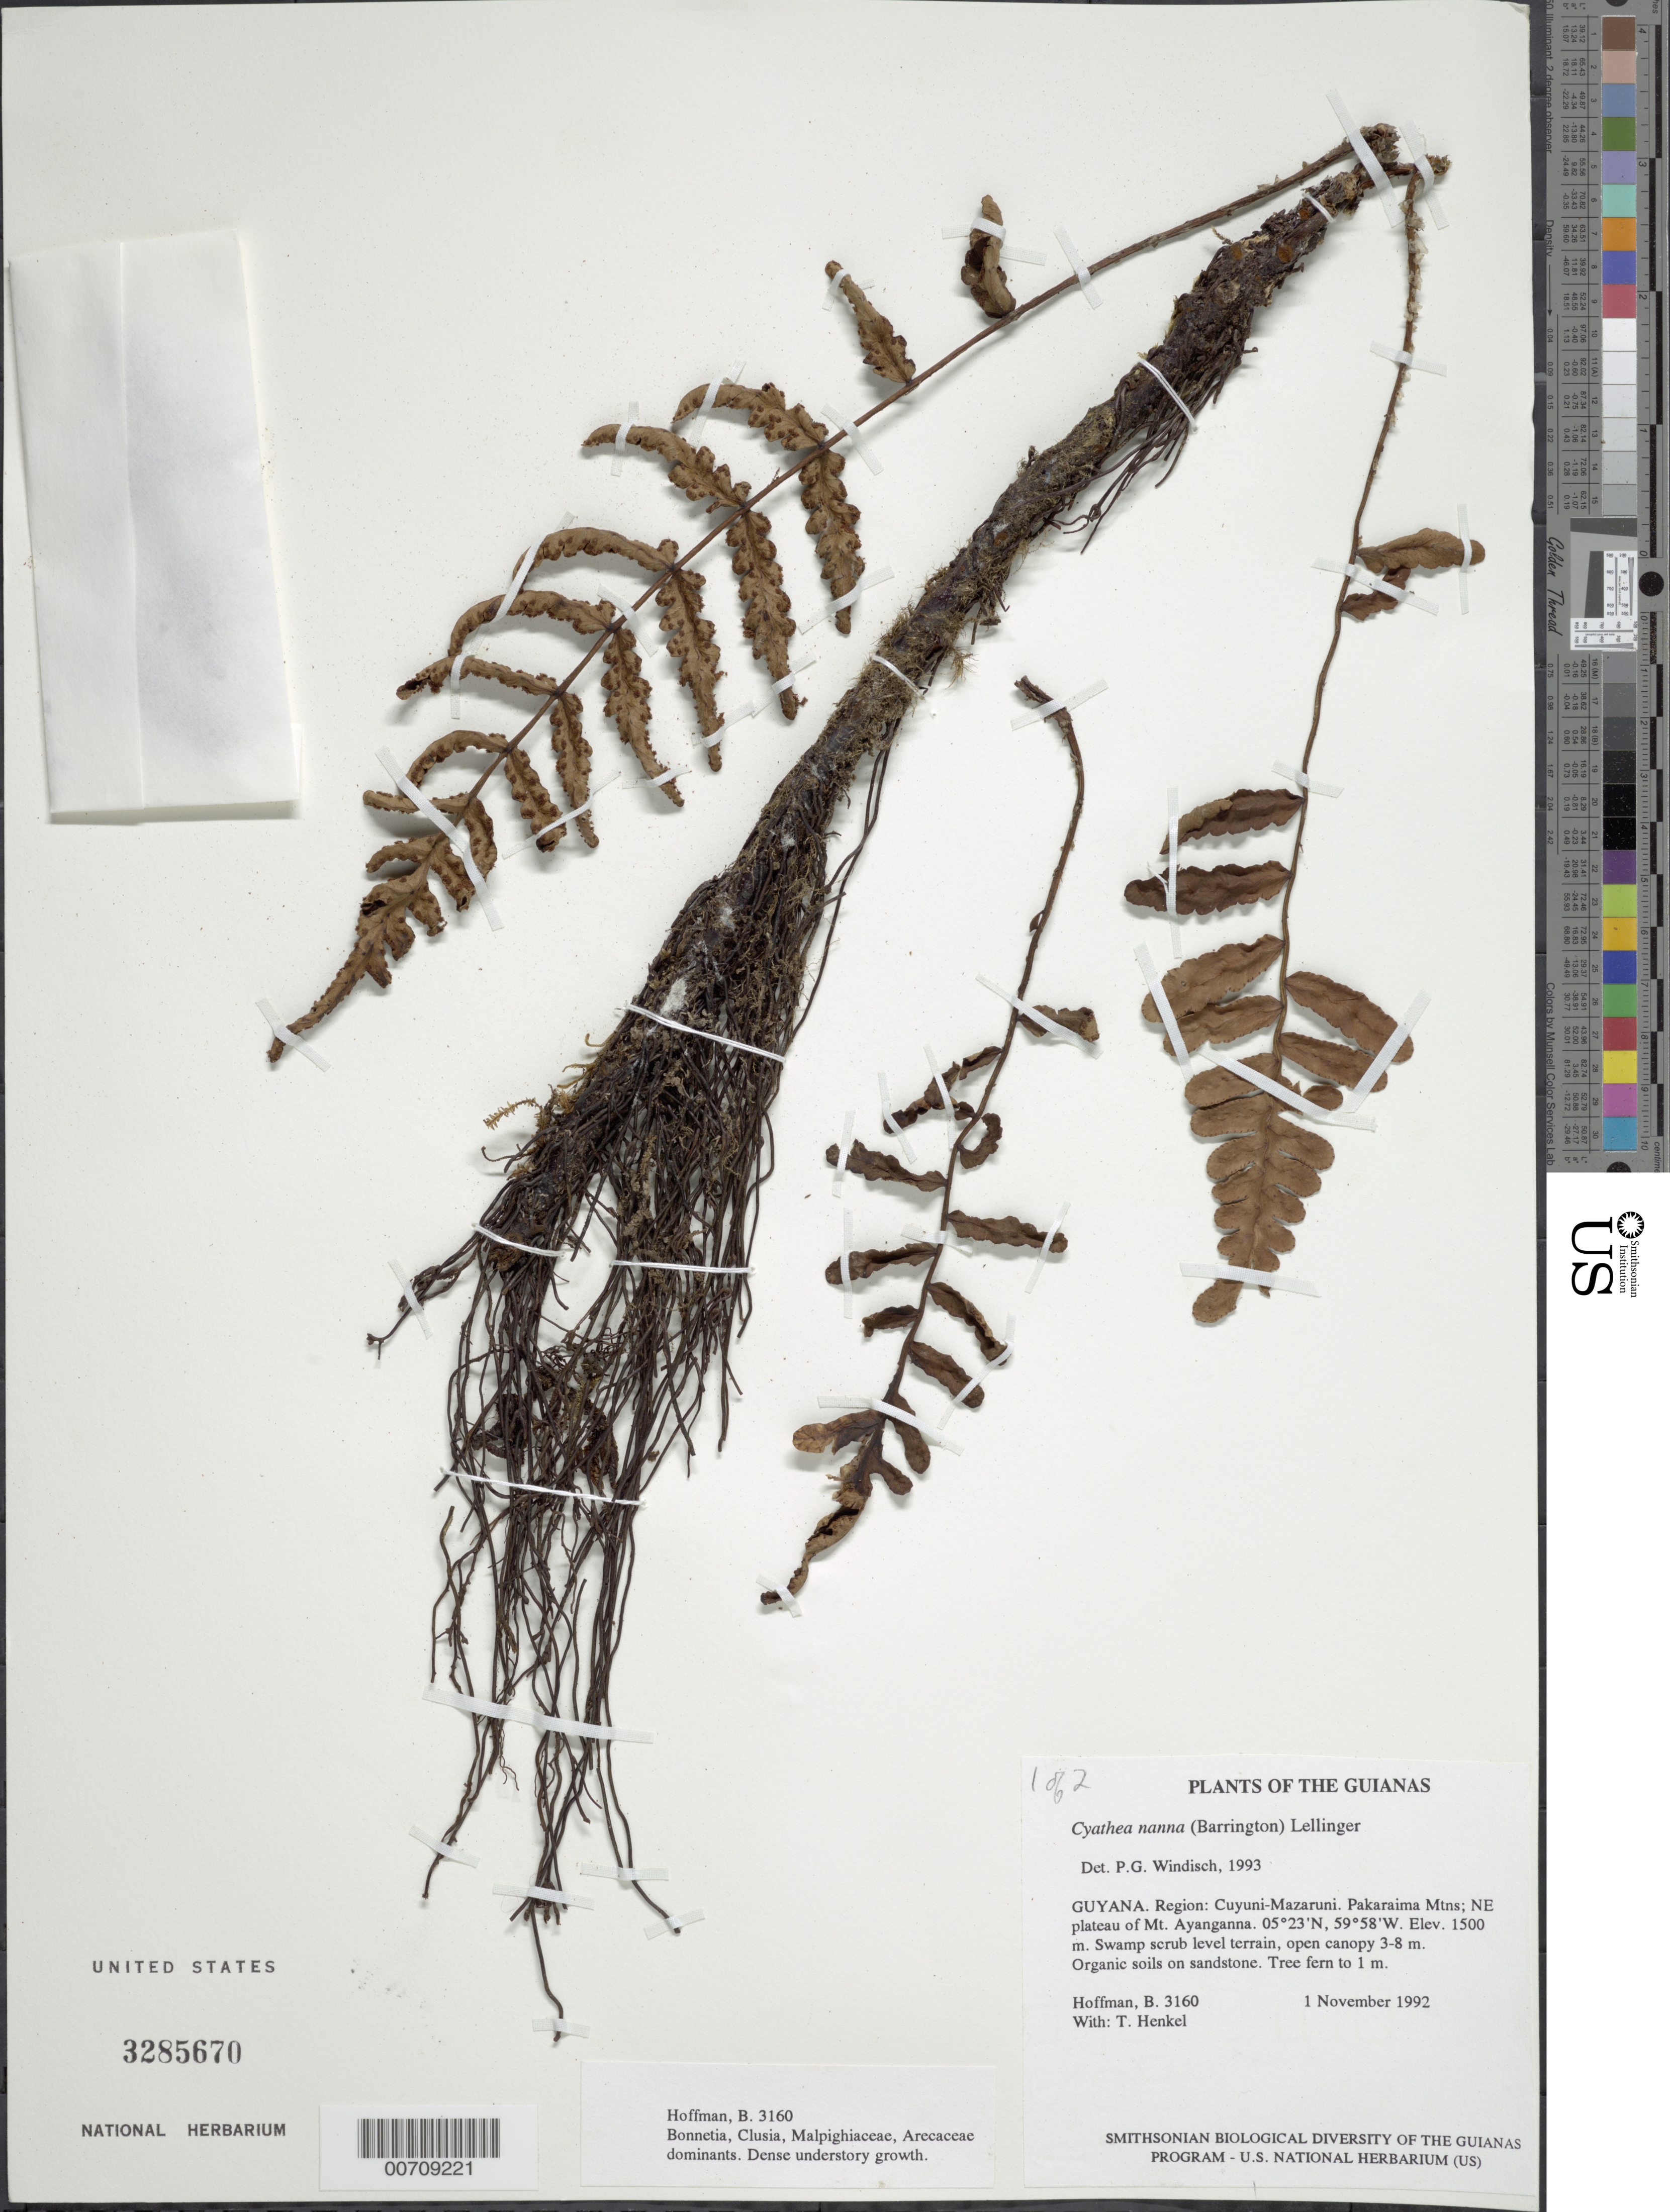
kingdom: Plantae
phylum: Tracheophyta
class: Polypodiopsida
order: Cyatheales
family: Cyatheaceae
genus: Cyathea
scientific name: Cyathea nanna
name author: (Barrington) Lellinger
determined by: Windisch, Paulo Guenter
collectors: B. Hoffman & T. Henkel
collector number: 3160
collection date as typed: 1 November 1992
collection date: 1992-11-01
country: Guyana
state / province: Cuyuni-Mazaruni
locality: Pakaraima Mountains; NE plateau of Mt. Ayanganna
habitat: Swamp scrub, level terrain, open canopy 3-8 m. Organic soils on sandstone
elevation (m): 1500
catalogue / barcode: US 3285670